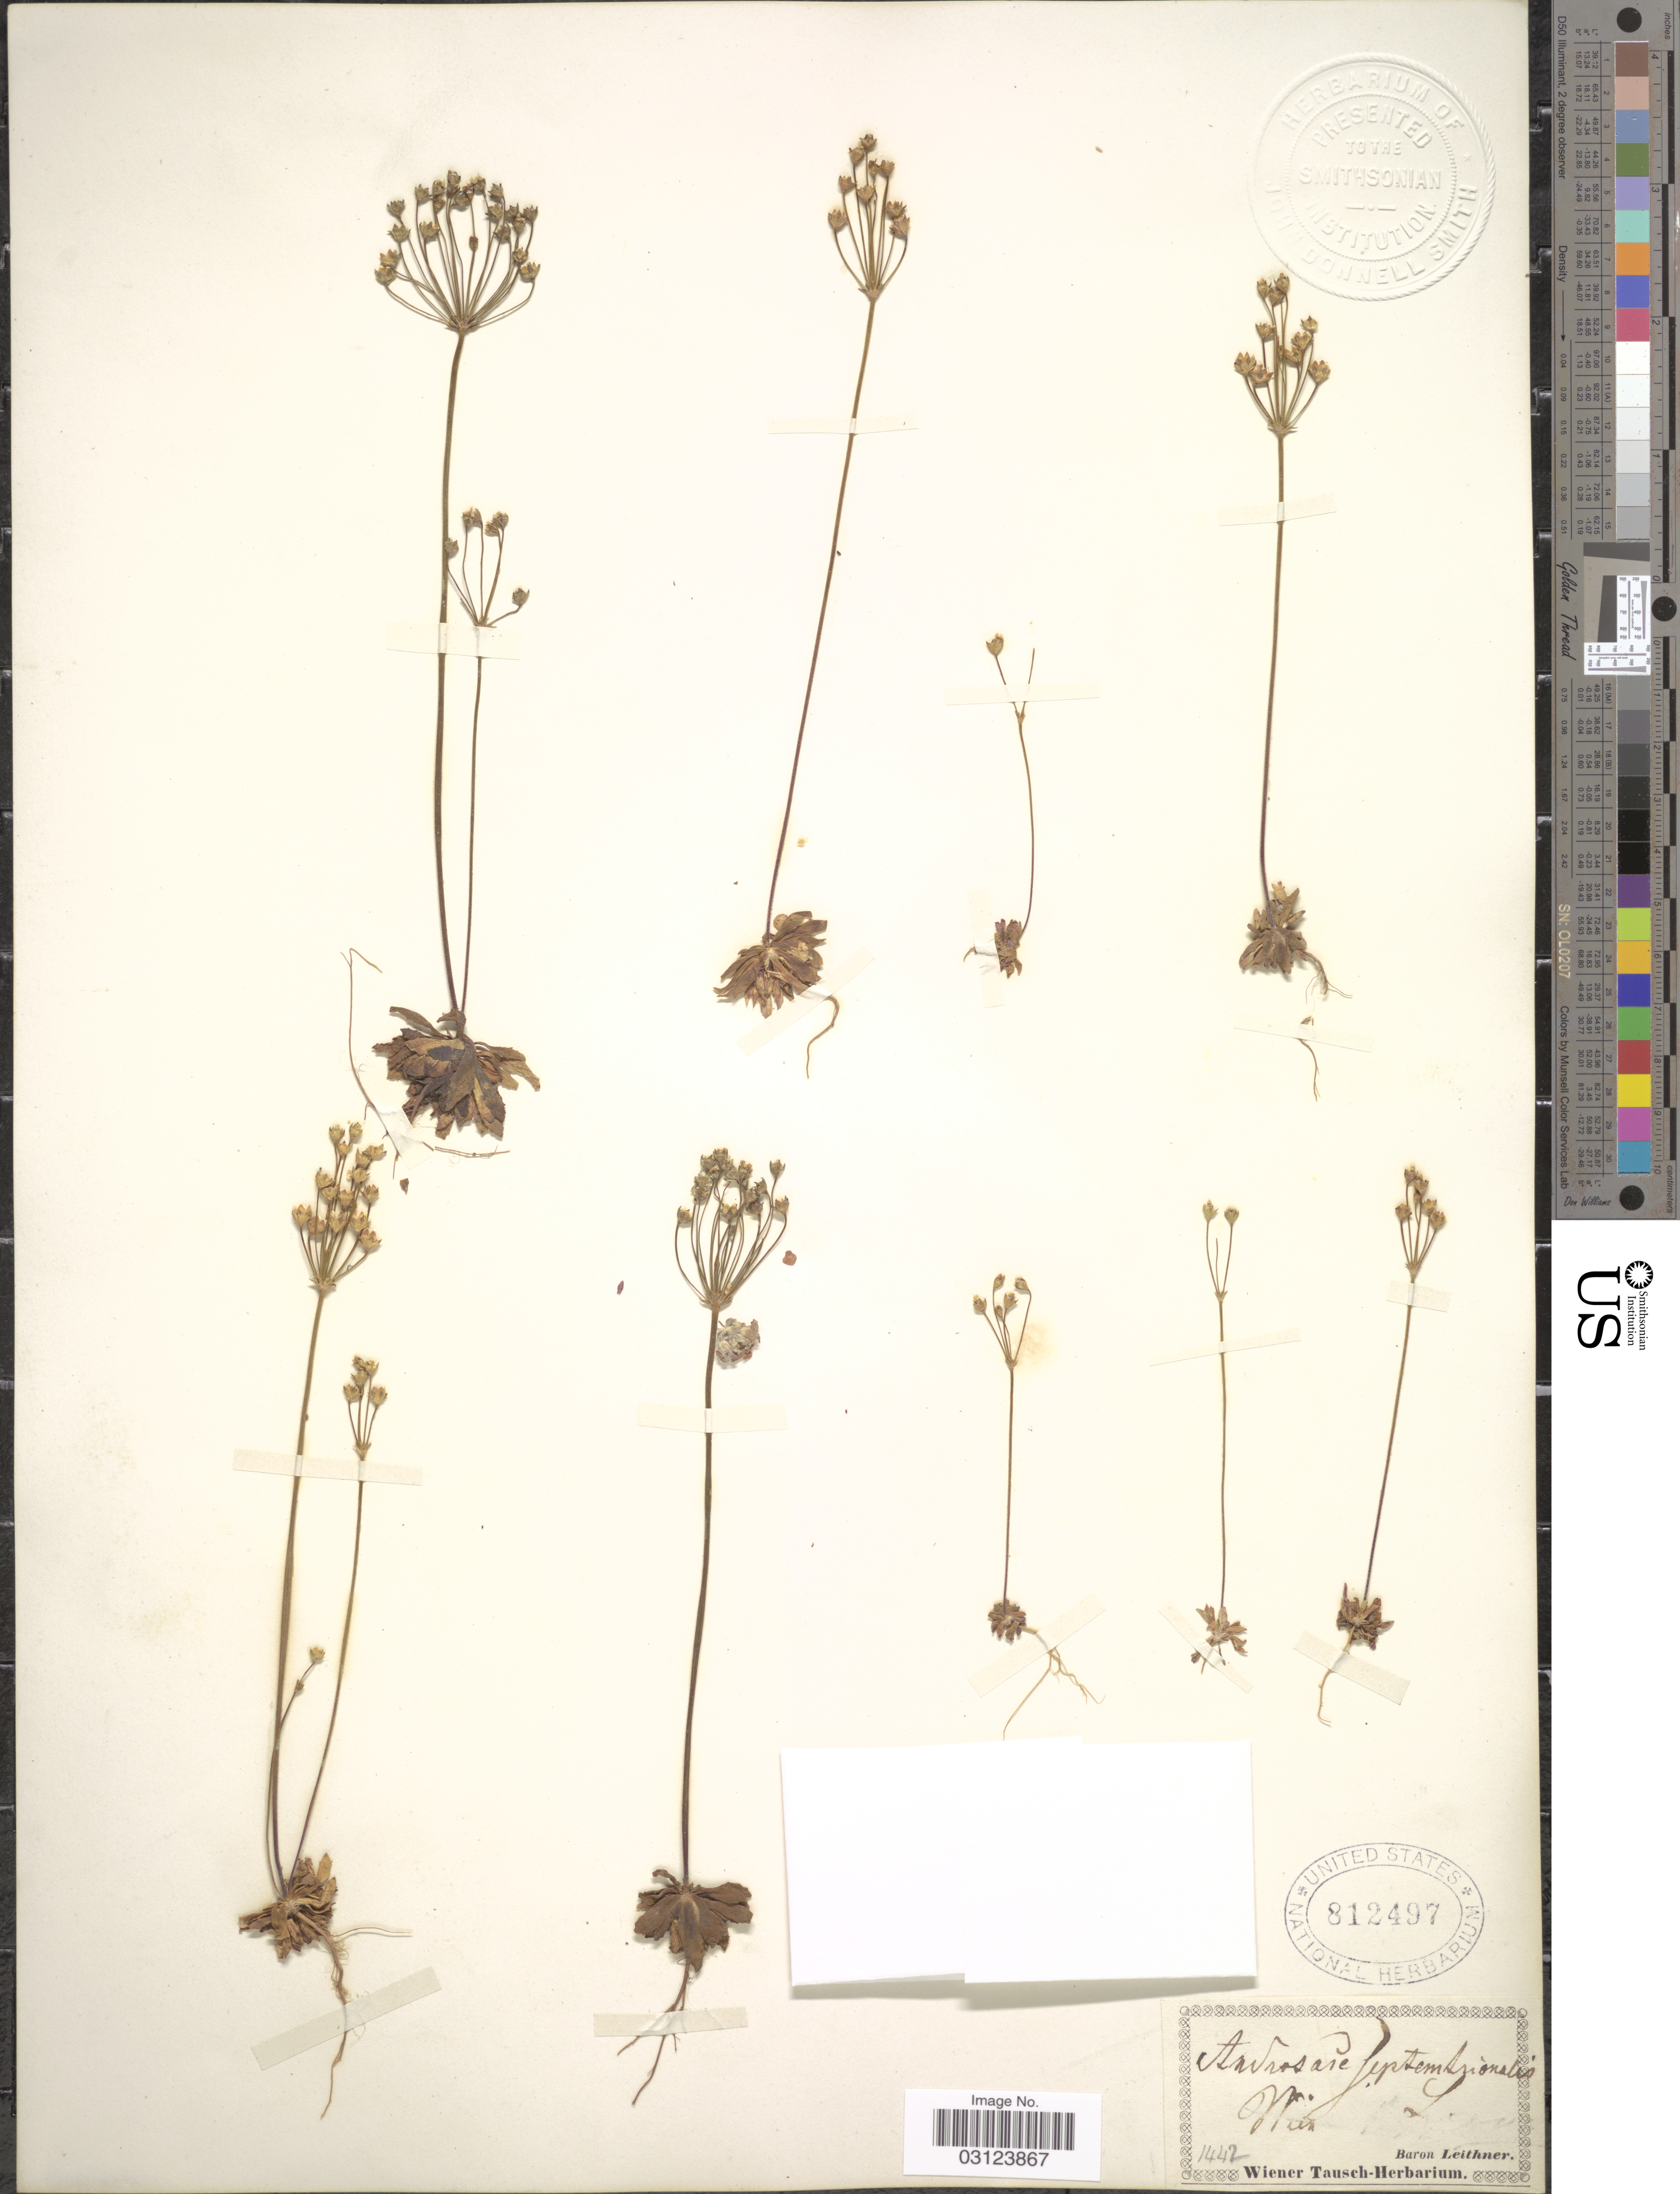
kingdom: Plantae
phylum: Tracheophyta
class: Magnoliopsida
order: Ericales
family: Primulaceae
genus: Androsace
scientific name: Androsace septentrionalis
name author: L.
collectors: B. Leithner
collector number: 1442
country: Austria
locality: Wien.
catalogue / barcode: US 812497